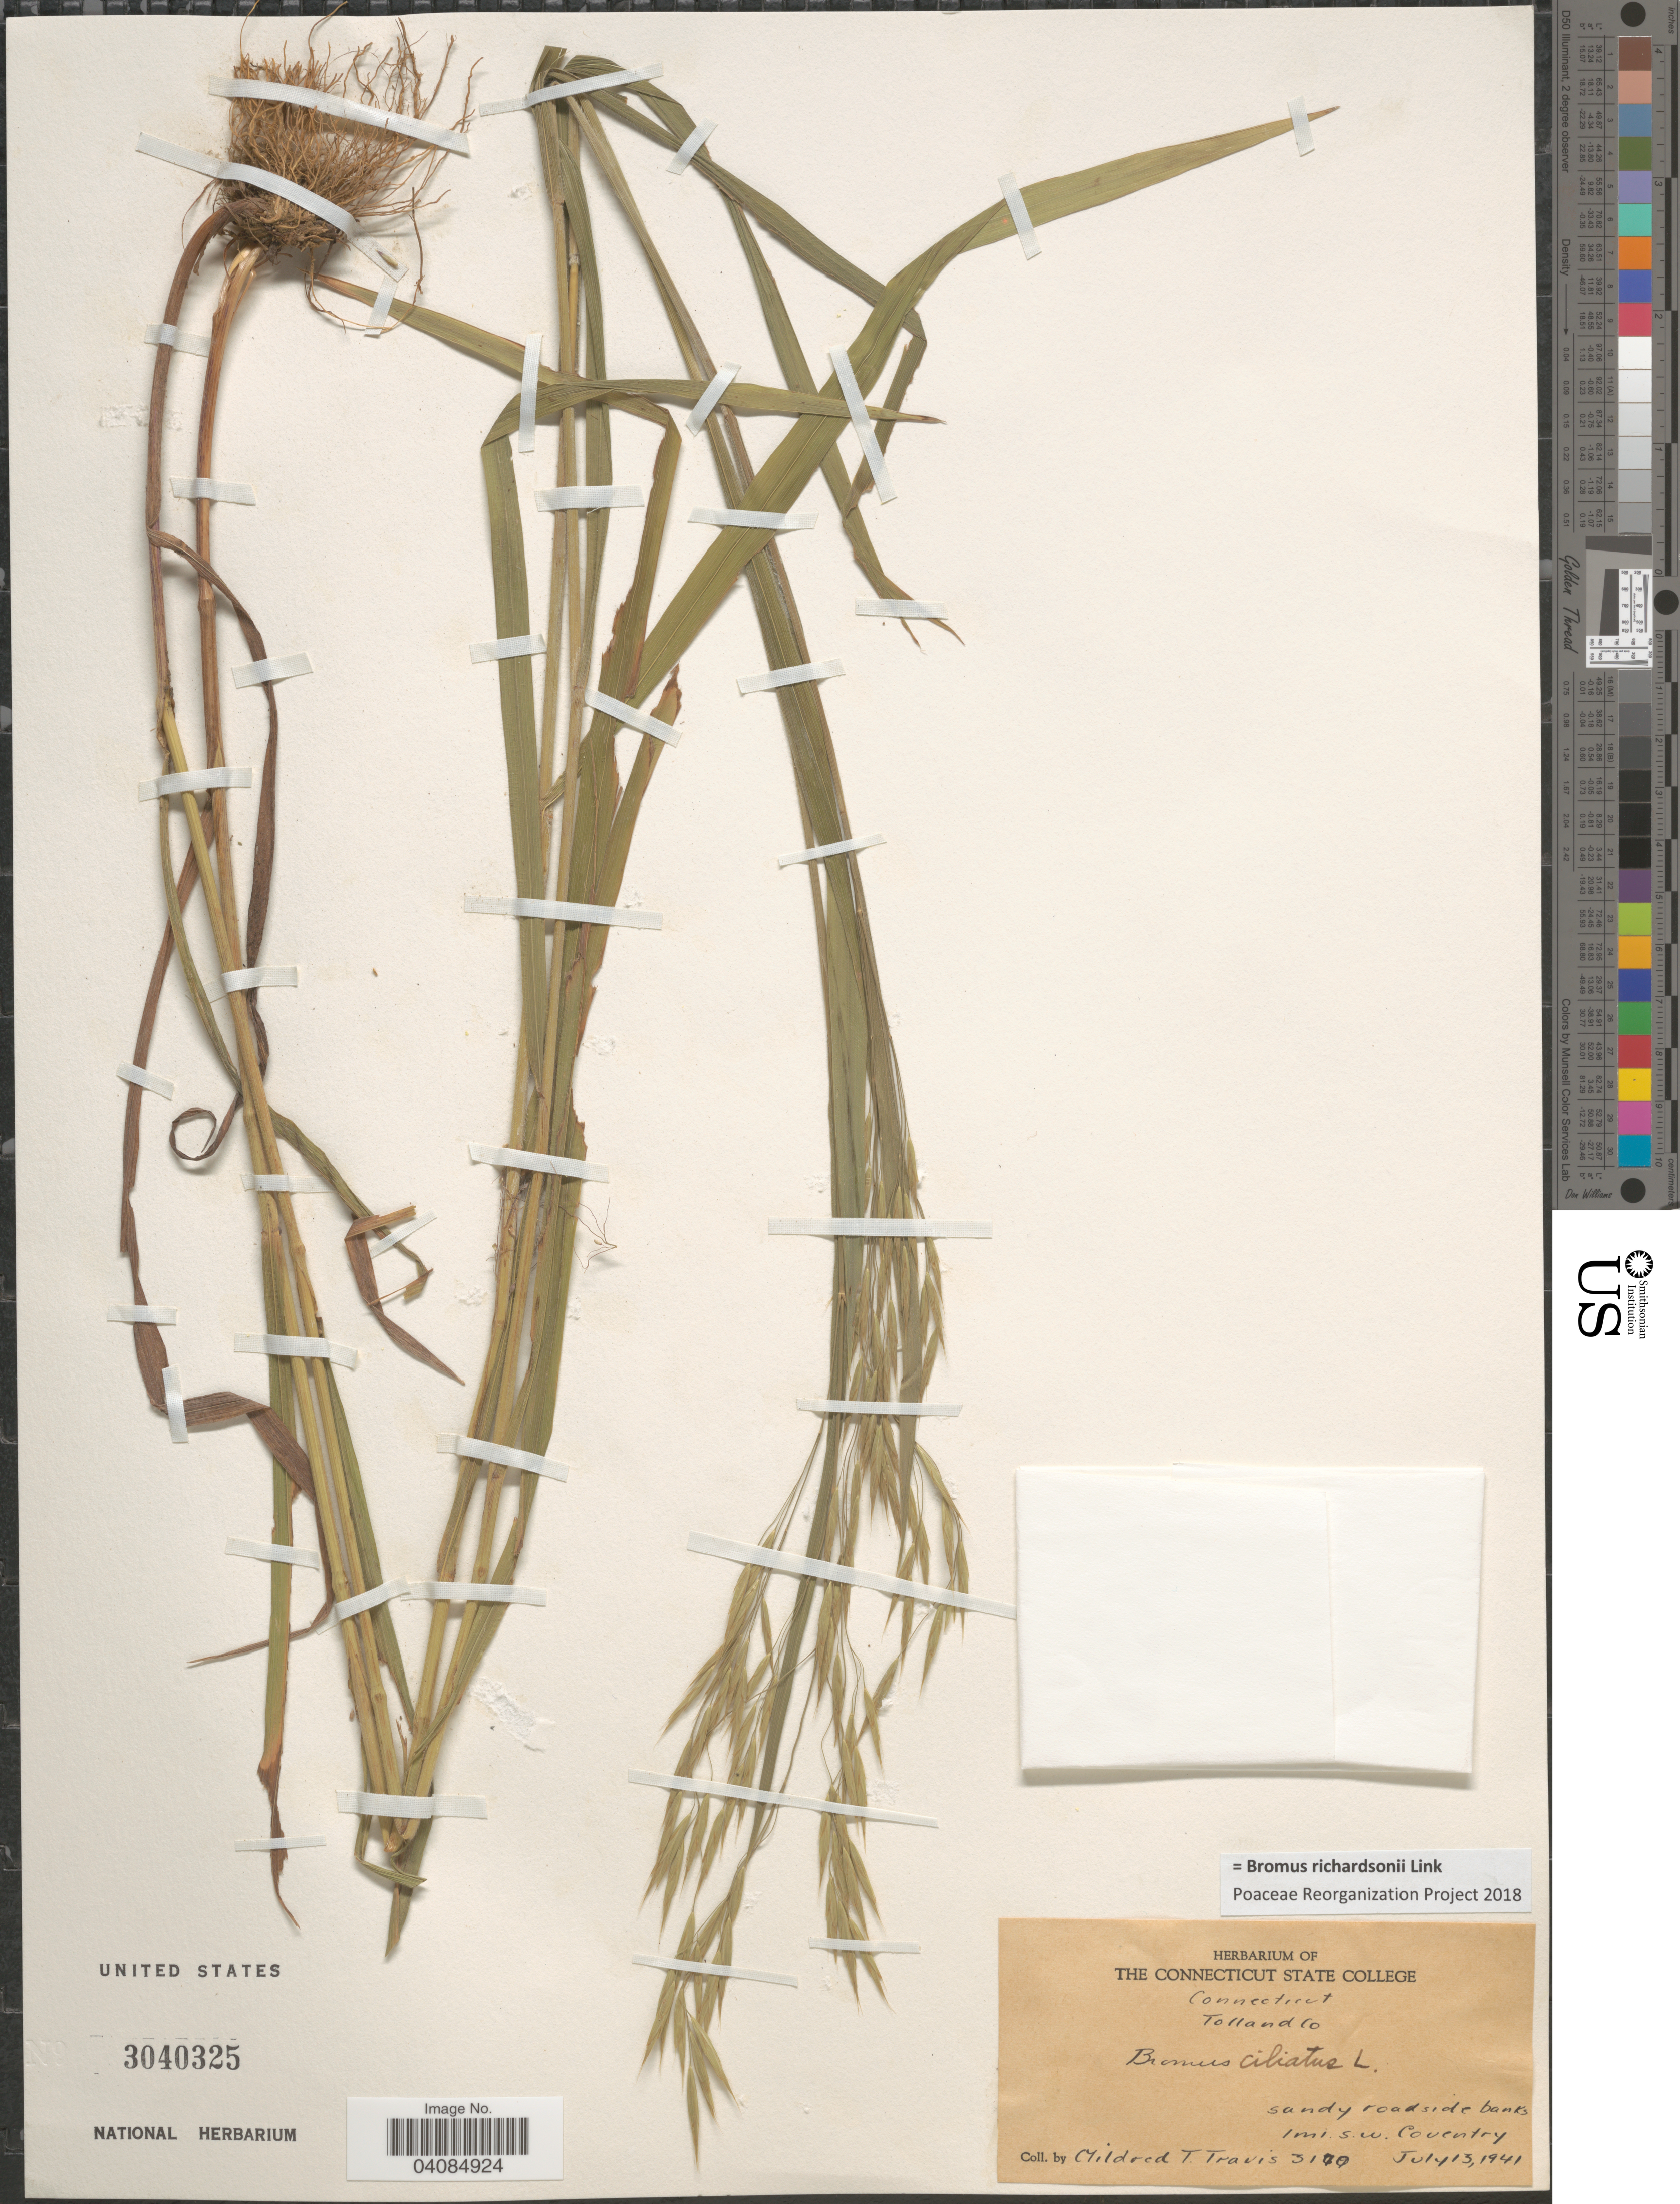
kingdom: Plantae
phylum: Tracheophyta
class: Liliopsida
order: Poales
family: Poaceae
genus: Bromus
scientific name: Bromus racemosus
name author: L.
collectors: M. Travis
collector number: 3170*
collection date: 1941-07-13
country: United States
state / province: Connecticut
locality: Tolland Co. Sandy roadside banks 1 mi s.w. Coventry.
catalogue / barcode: US 3040325